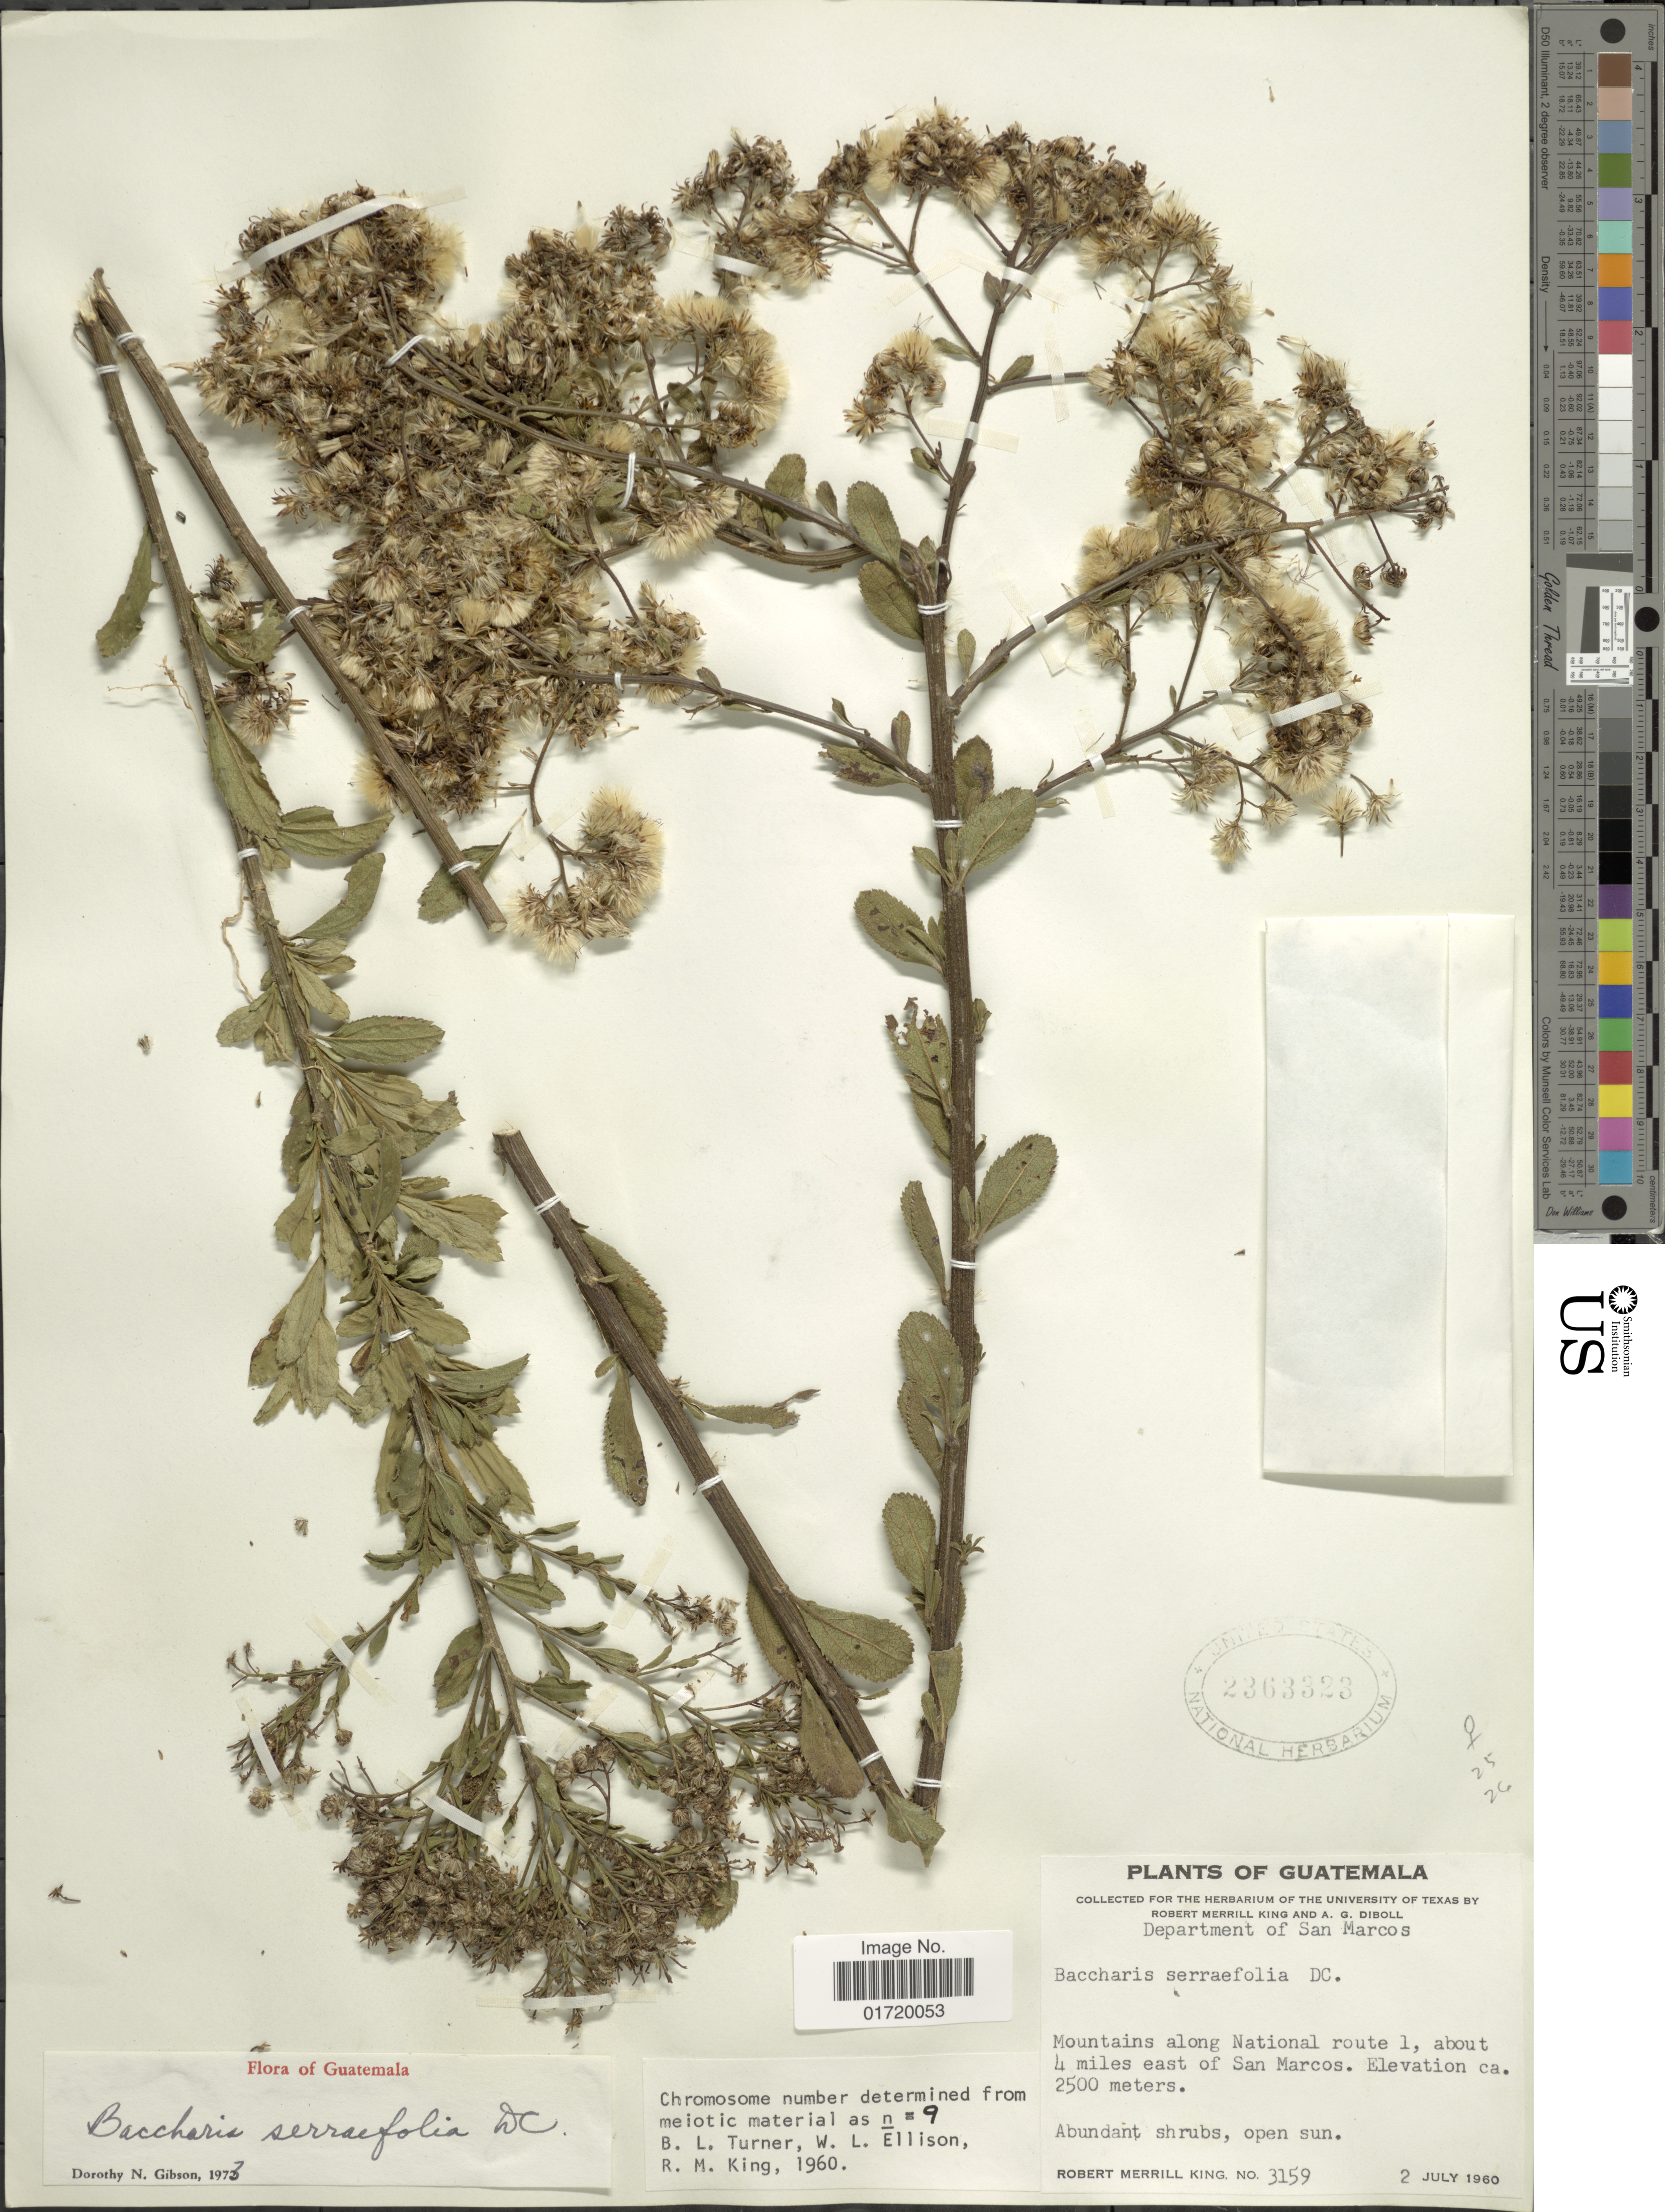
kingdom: Plantae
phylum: Tracheophyta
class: Magnoliopsida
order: Asterales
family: Asteraceae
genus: Baccharis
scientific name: Baccharis serrifolia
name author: DC.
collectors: R. M. King & A. Diboll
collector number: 3159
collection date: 1960-07-02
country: Guatemala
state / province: San Marcos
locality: Mountains along National route 1, about 4 miles east of San Marcos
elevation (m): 2500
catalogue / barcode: US 2363323